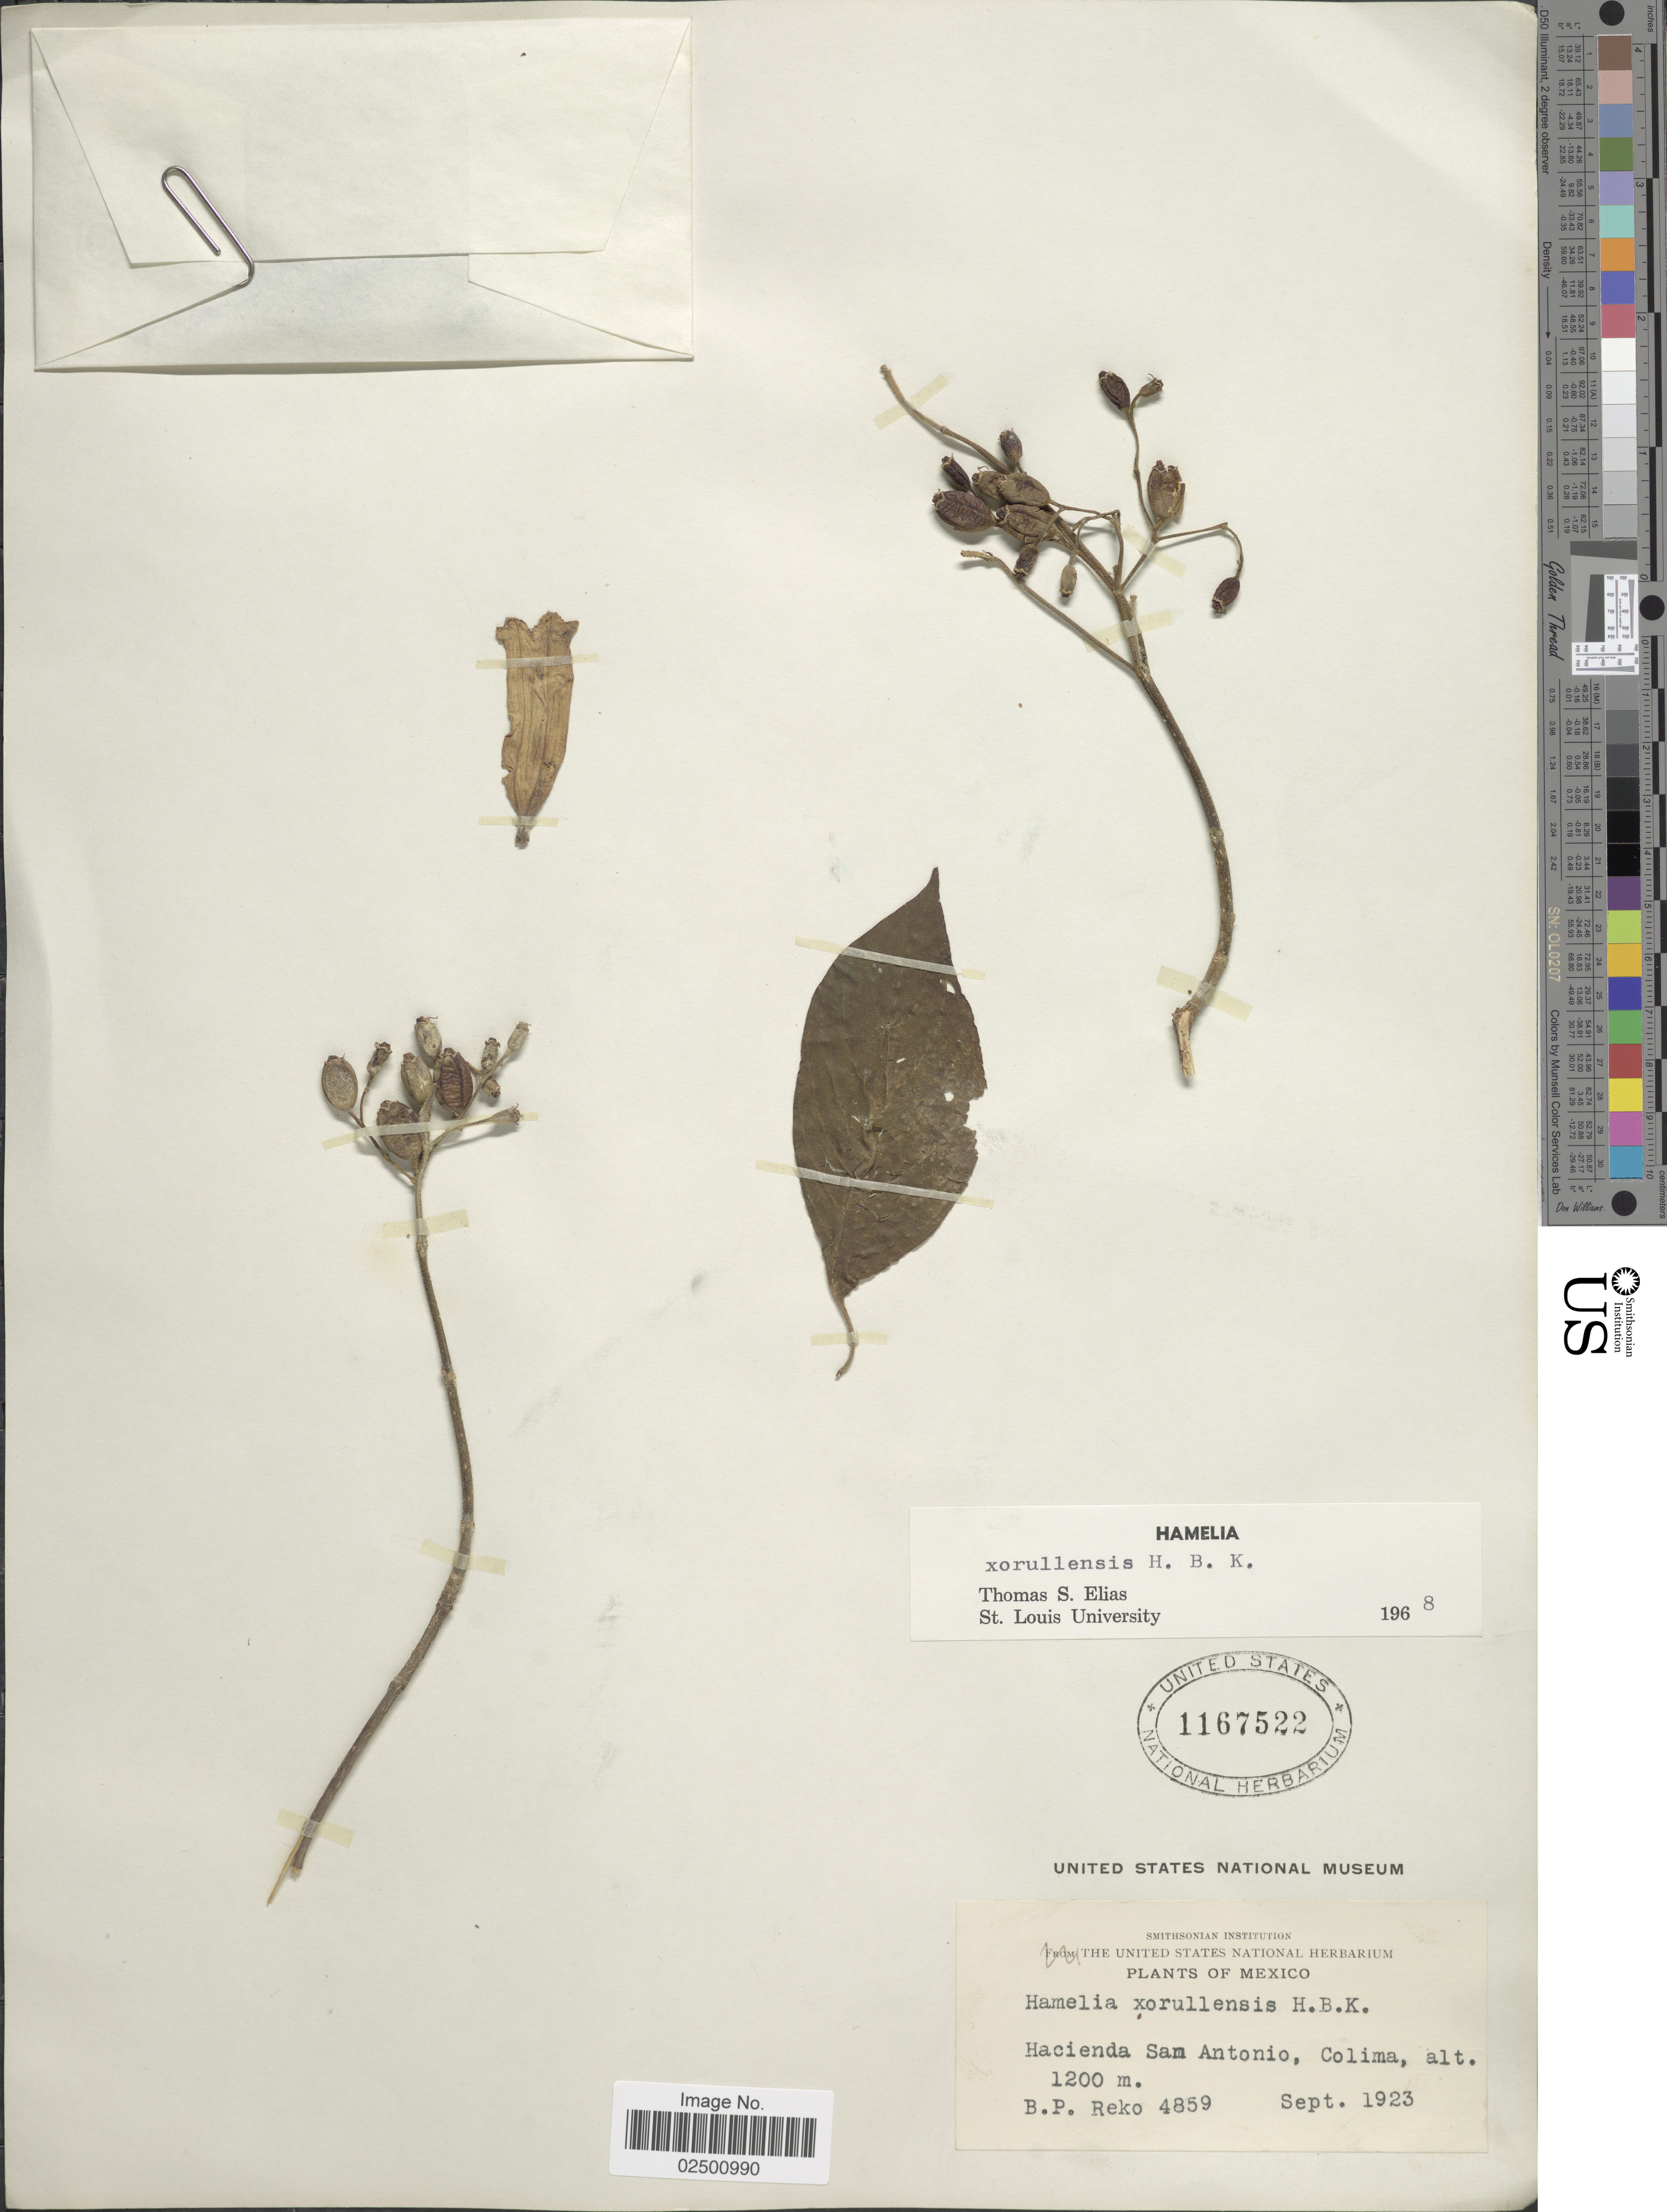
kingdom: Plantae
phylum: Tracheophyta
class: Magnoliopsida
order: Gentianales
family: Rubiaceae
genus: Hamelia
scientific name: Hamelia xorullensis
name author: Kunth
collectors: B. P. Reko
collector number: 4859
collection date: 1923-09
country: Mexico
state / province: Colima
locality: Hacienda San Antonio, Colima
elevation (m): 1200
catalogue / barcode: US 1167522